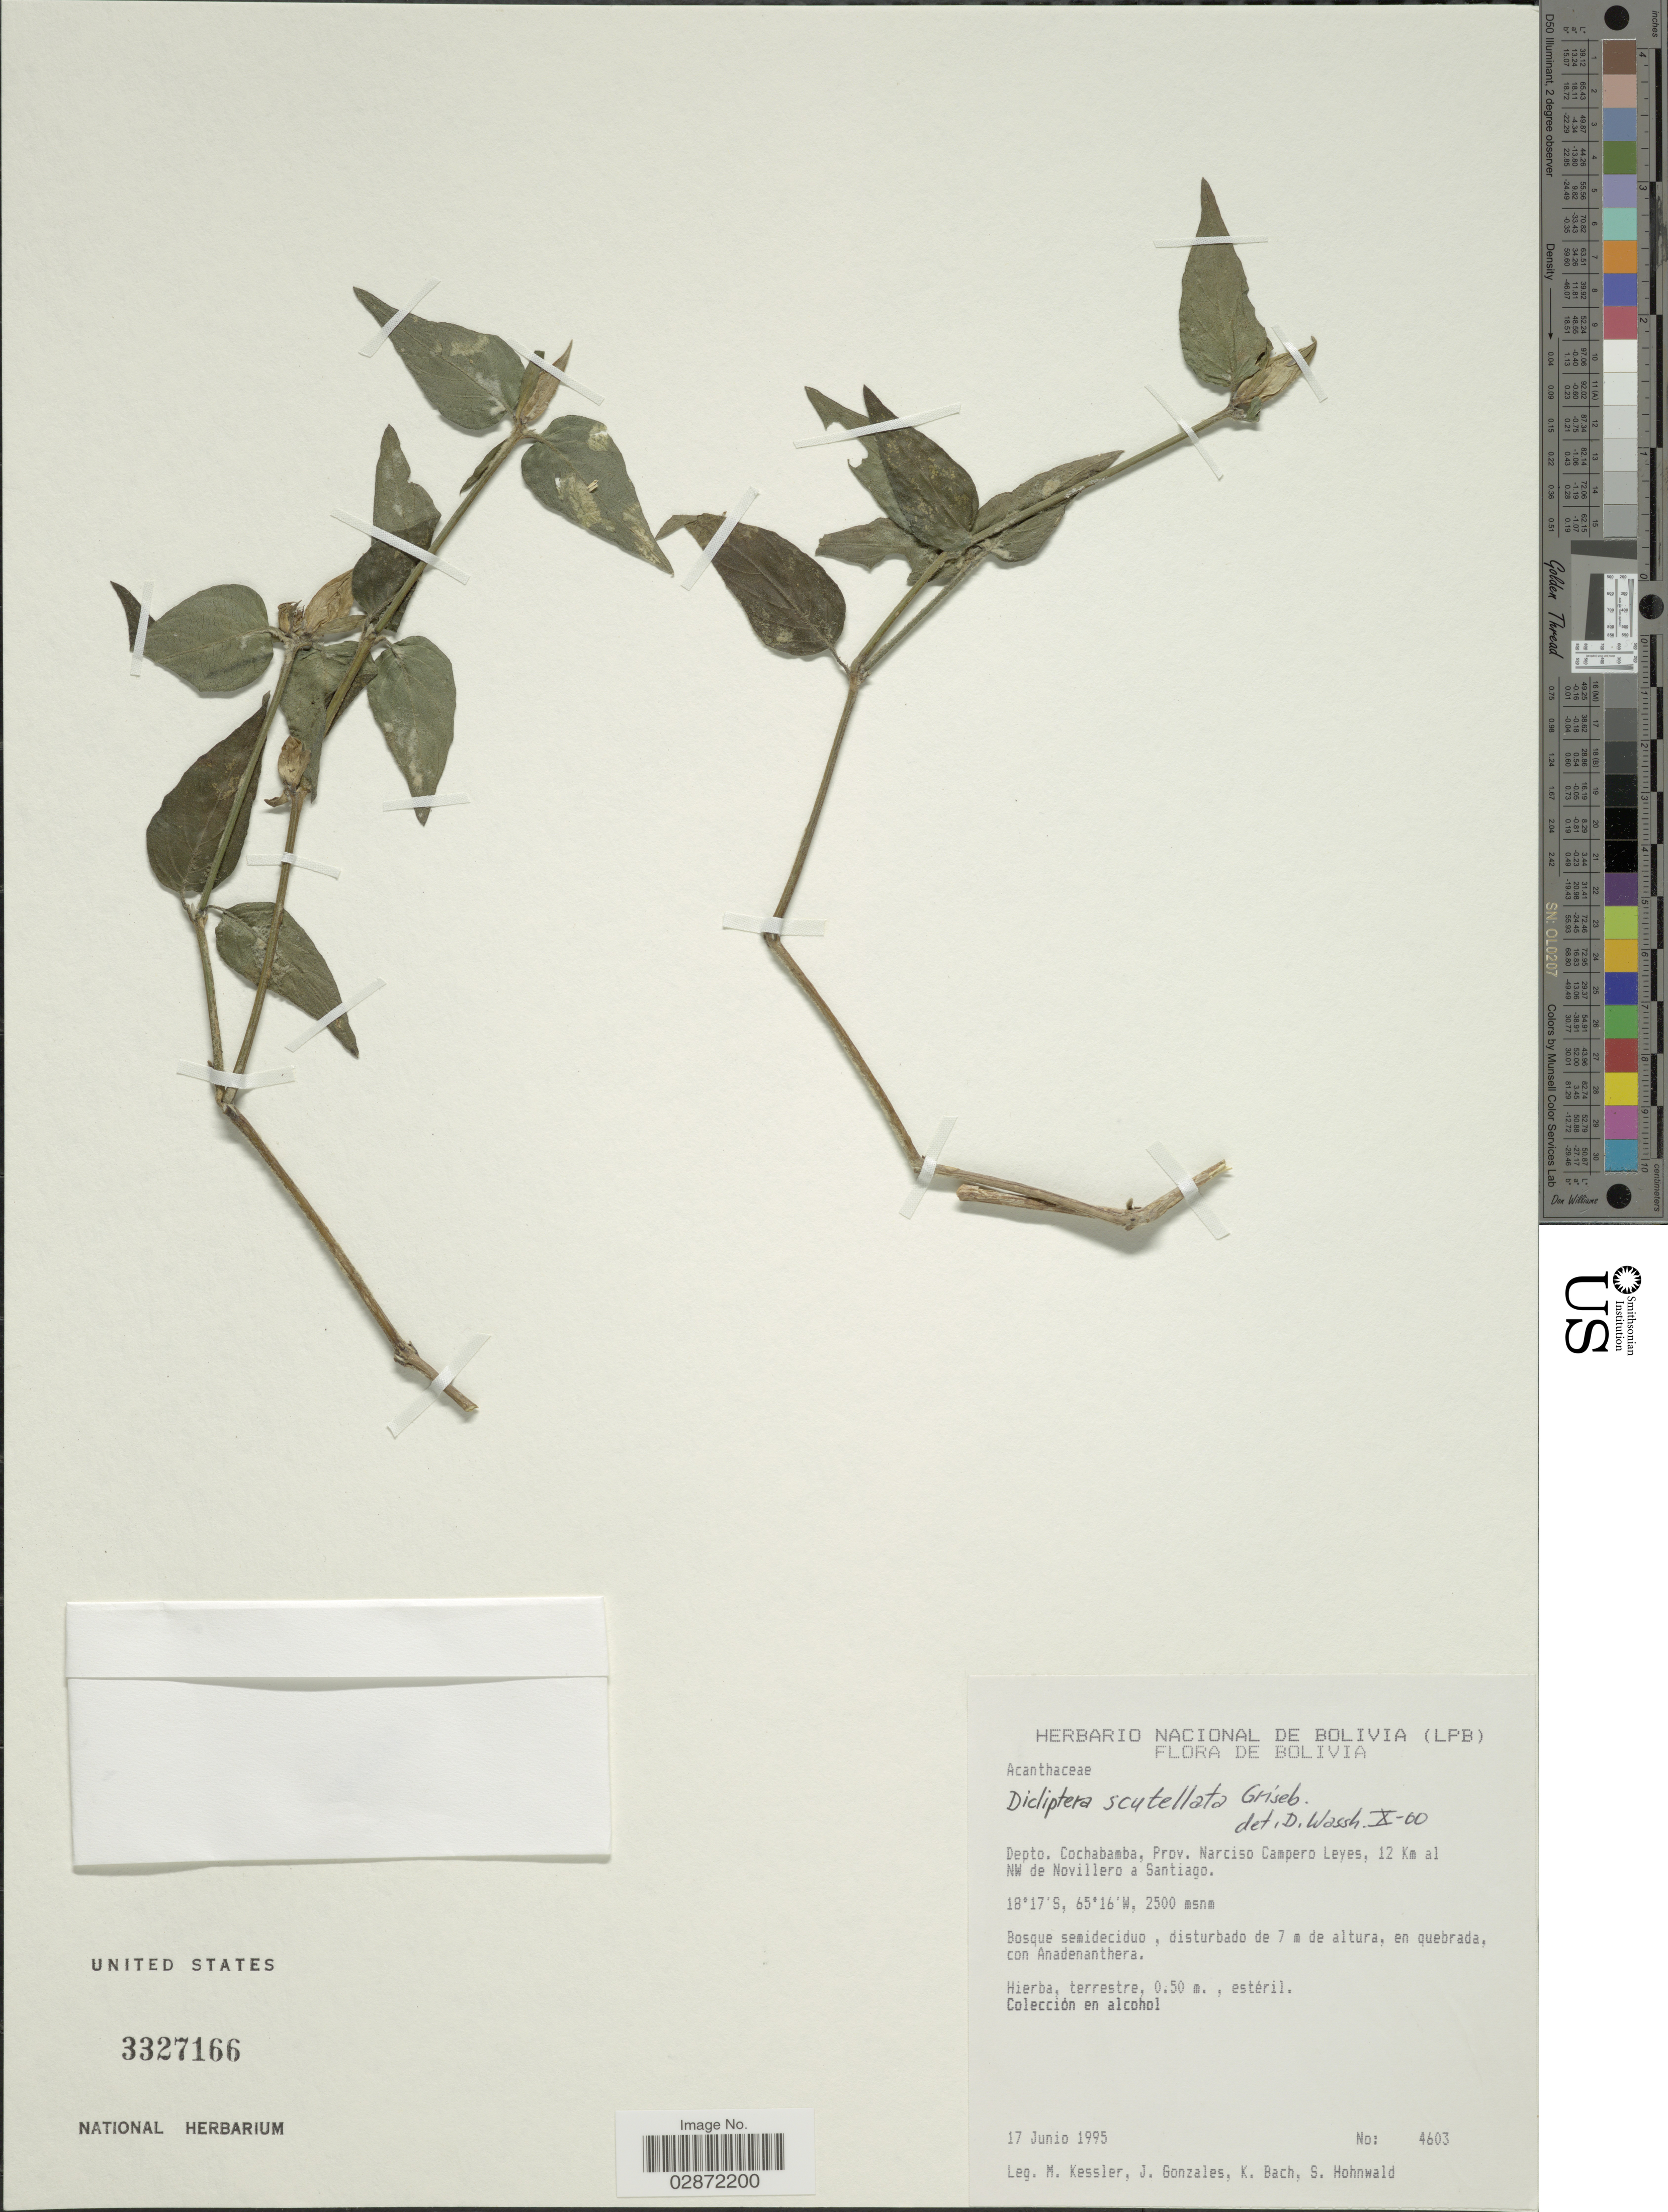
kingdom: Plantae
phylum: Tracheophyta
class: Magnoliopsida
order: Lamiales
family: Acanthaceae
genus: Dicliptera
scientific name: Dicliptera scutellata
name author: Griseb.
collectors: M. Kessler, J. Gonzales, K. Bach & S. Hohnwald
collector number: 4603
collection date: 1995-06-17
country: Bolivia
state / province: Cochabamba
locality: Depto. Cochabamba, Prov. Narciso Campero Leyes, 12 Km al NW de Novillero a Santiago.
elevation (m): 2500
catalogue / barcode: US 3327166